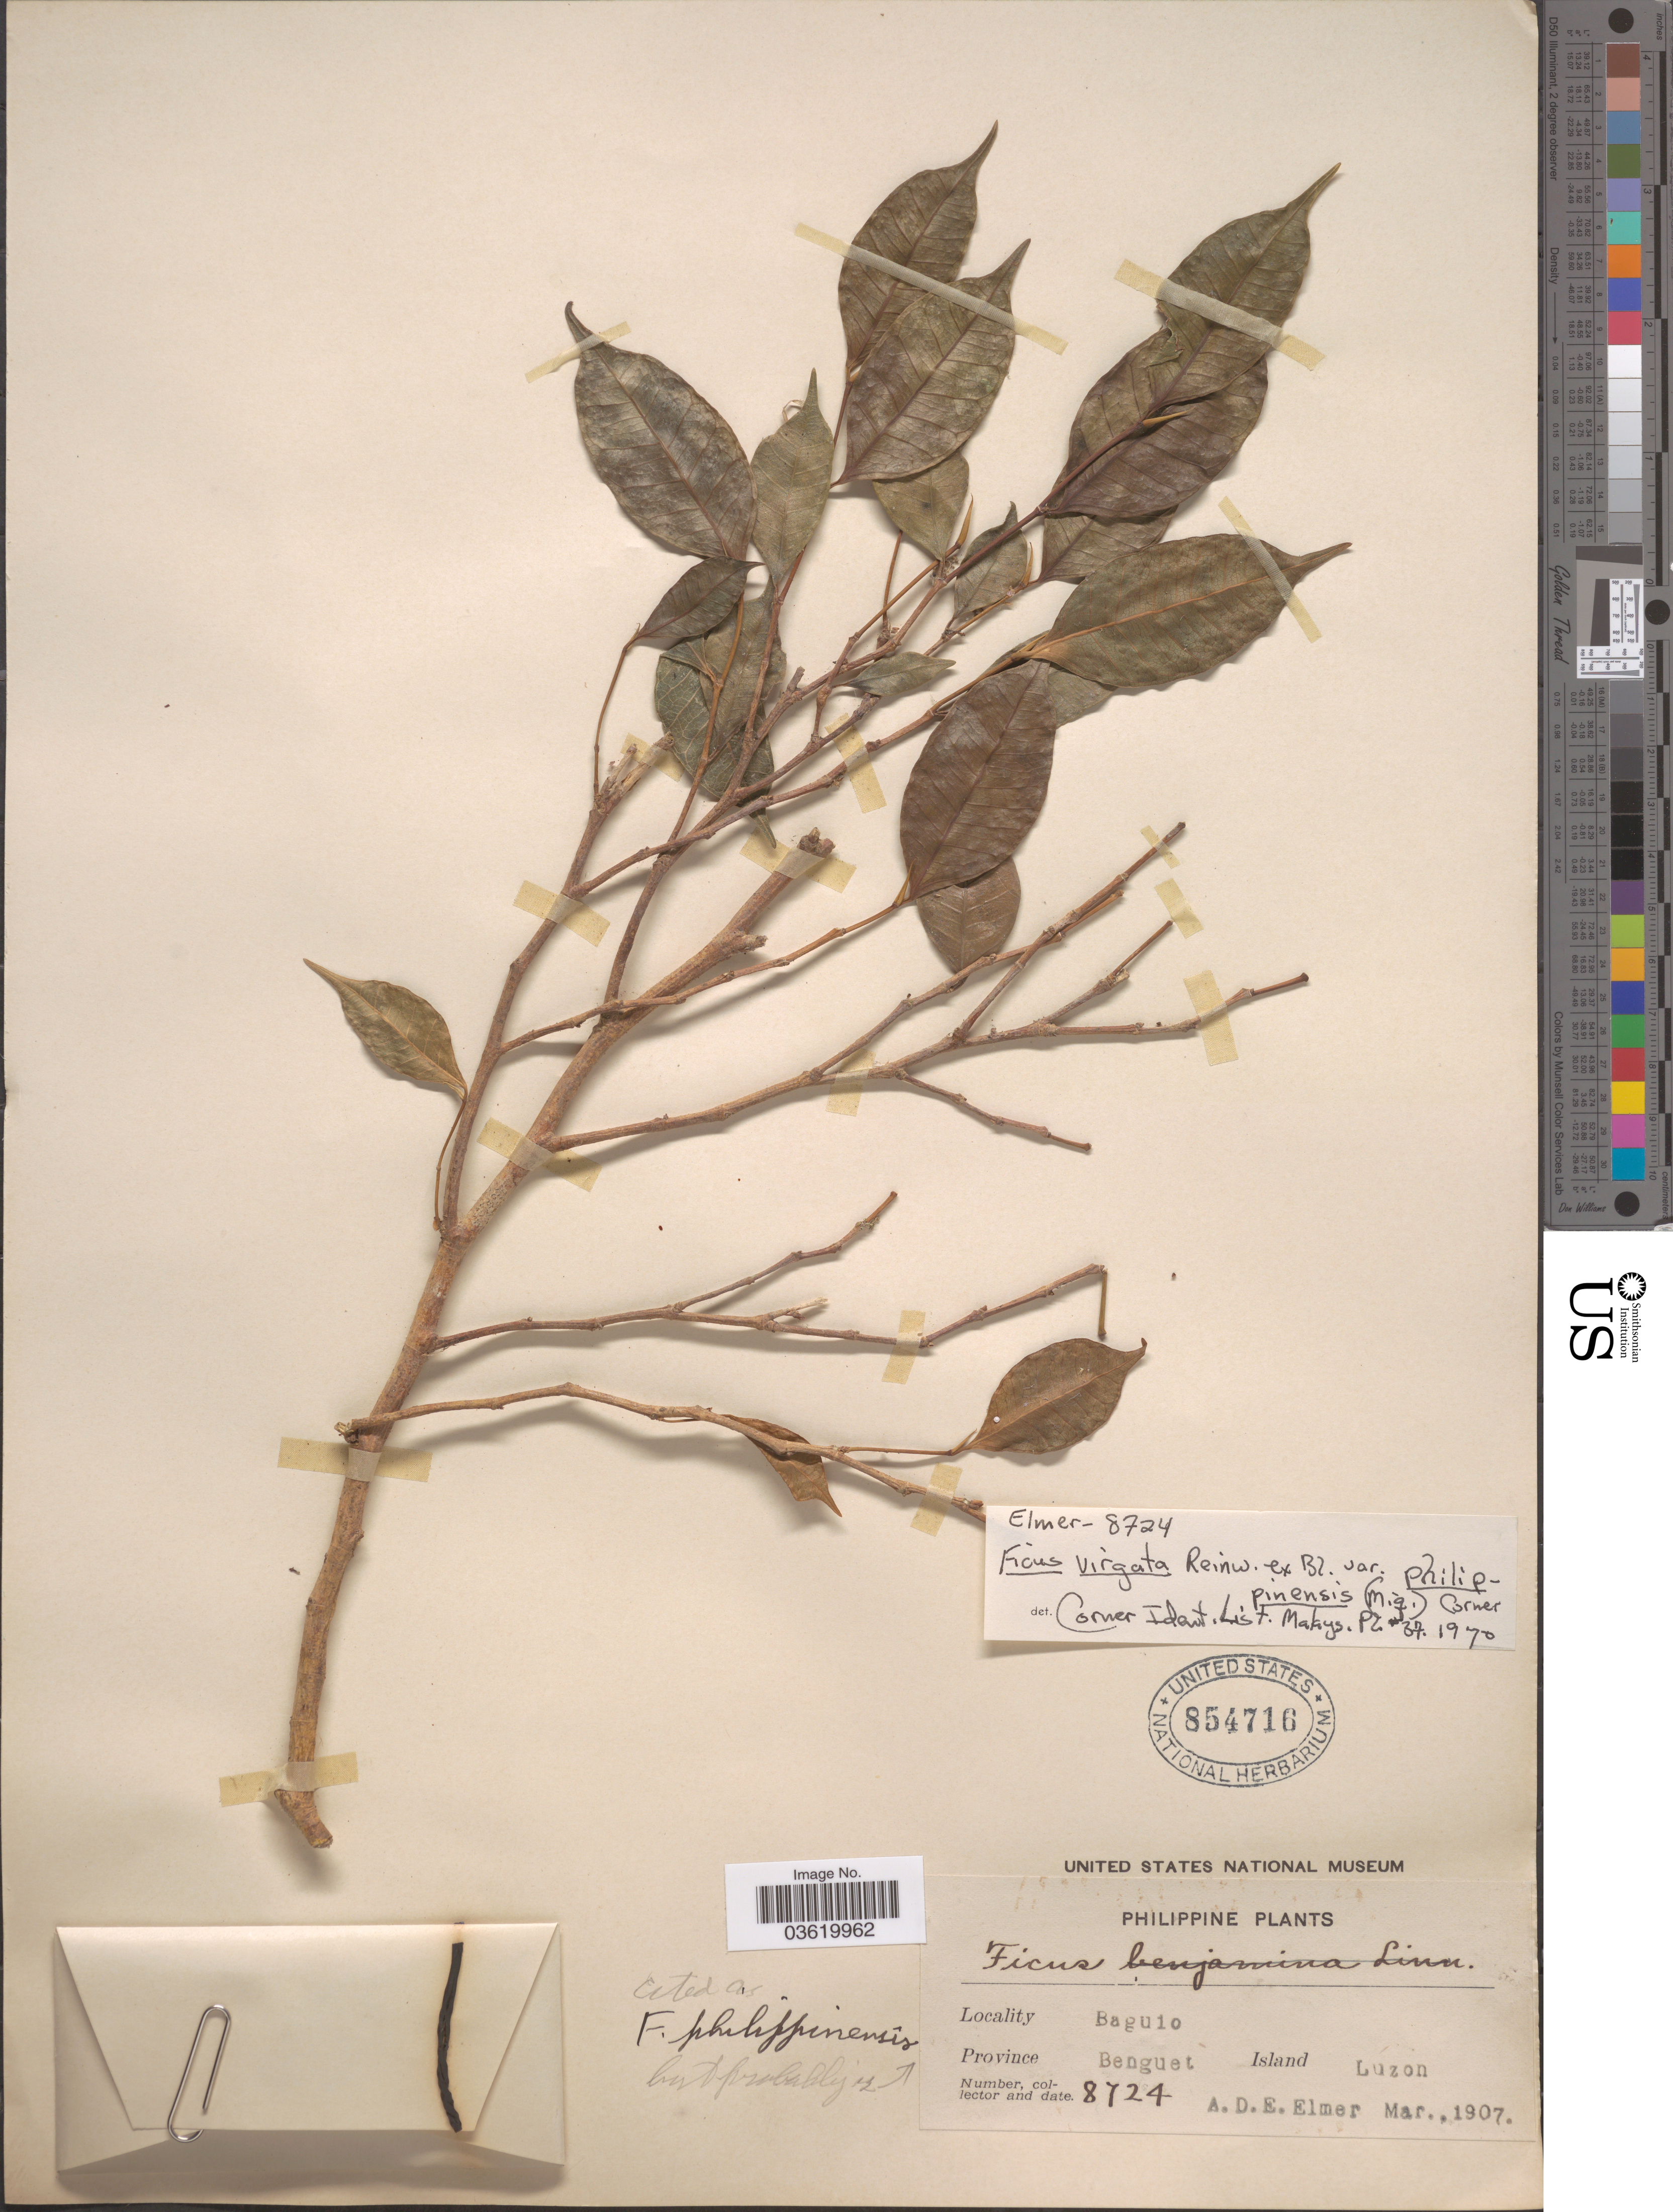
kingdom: Plantae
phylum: Tracheophyta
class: Magnoliopsida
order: Rosales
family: Moraceae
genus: Ficus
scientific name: Ficus virgata var. philippinensis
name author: (Miq.) Corner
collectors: A. D. E. Elmer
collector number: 8724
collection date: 1907-03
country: Philippines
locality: Baguio, Province Benguet, Island Luzon.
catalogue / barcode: US 854716